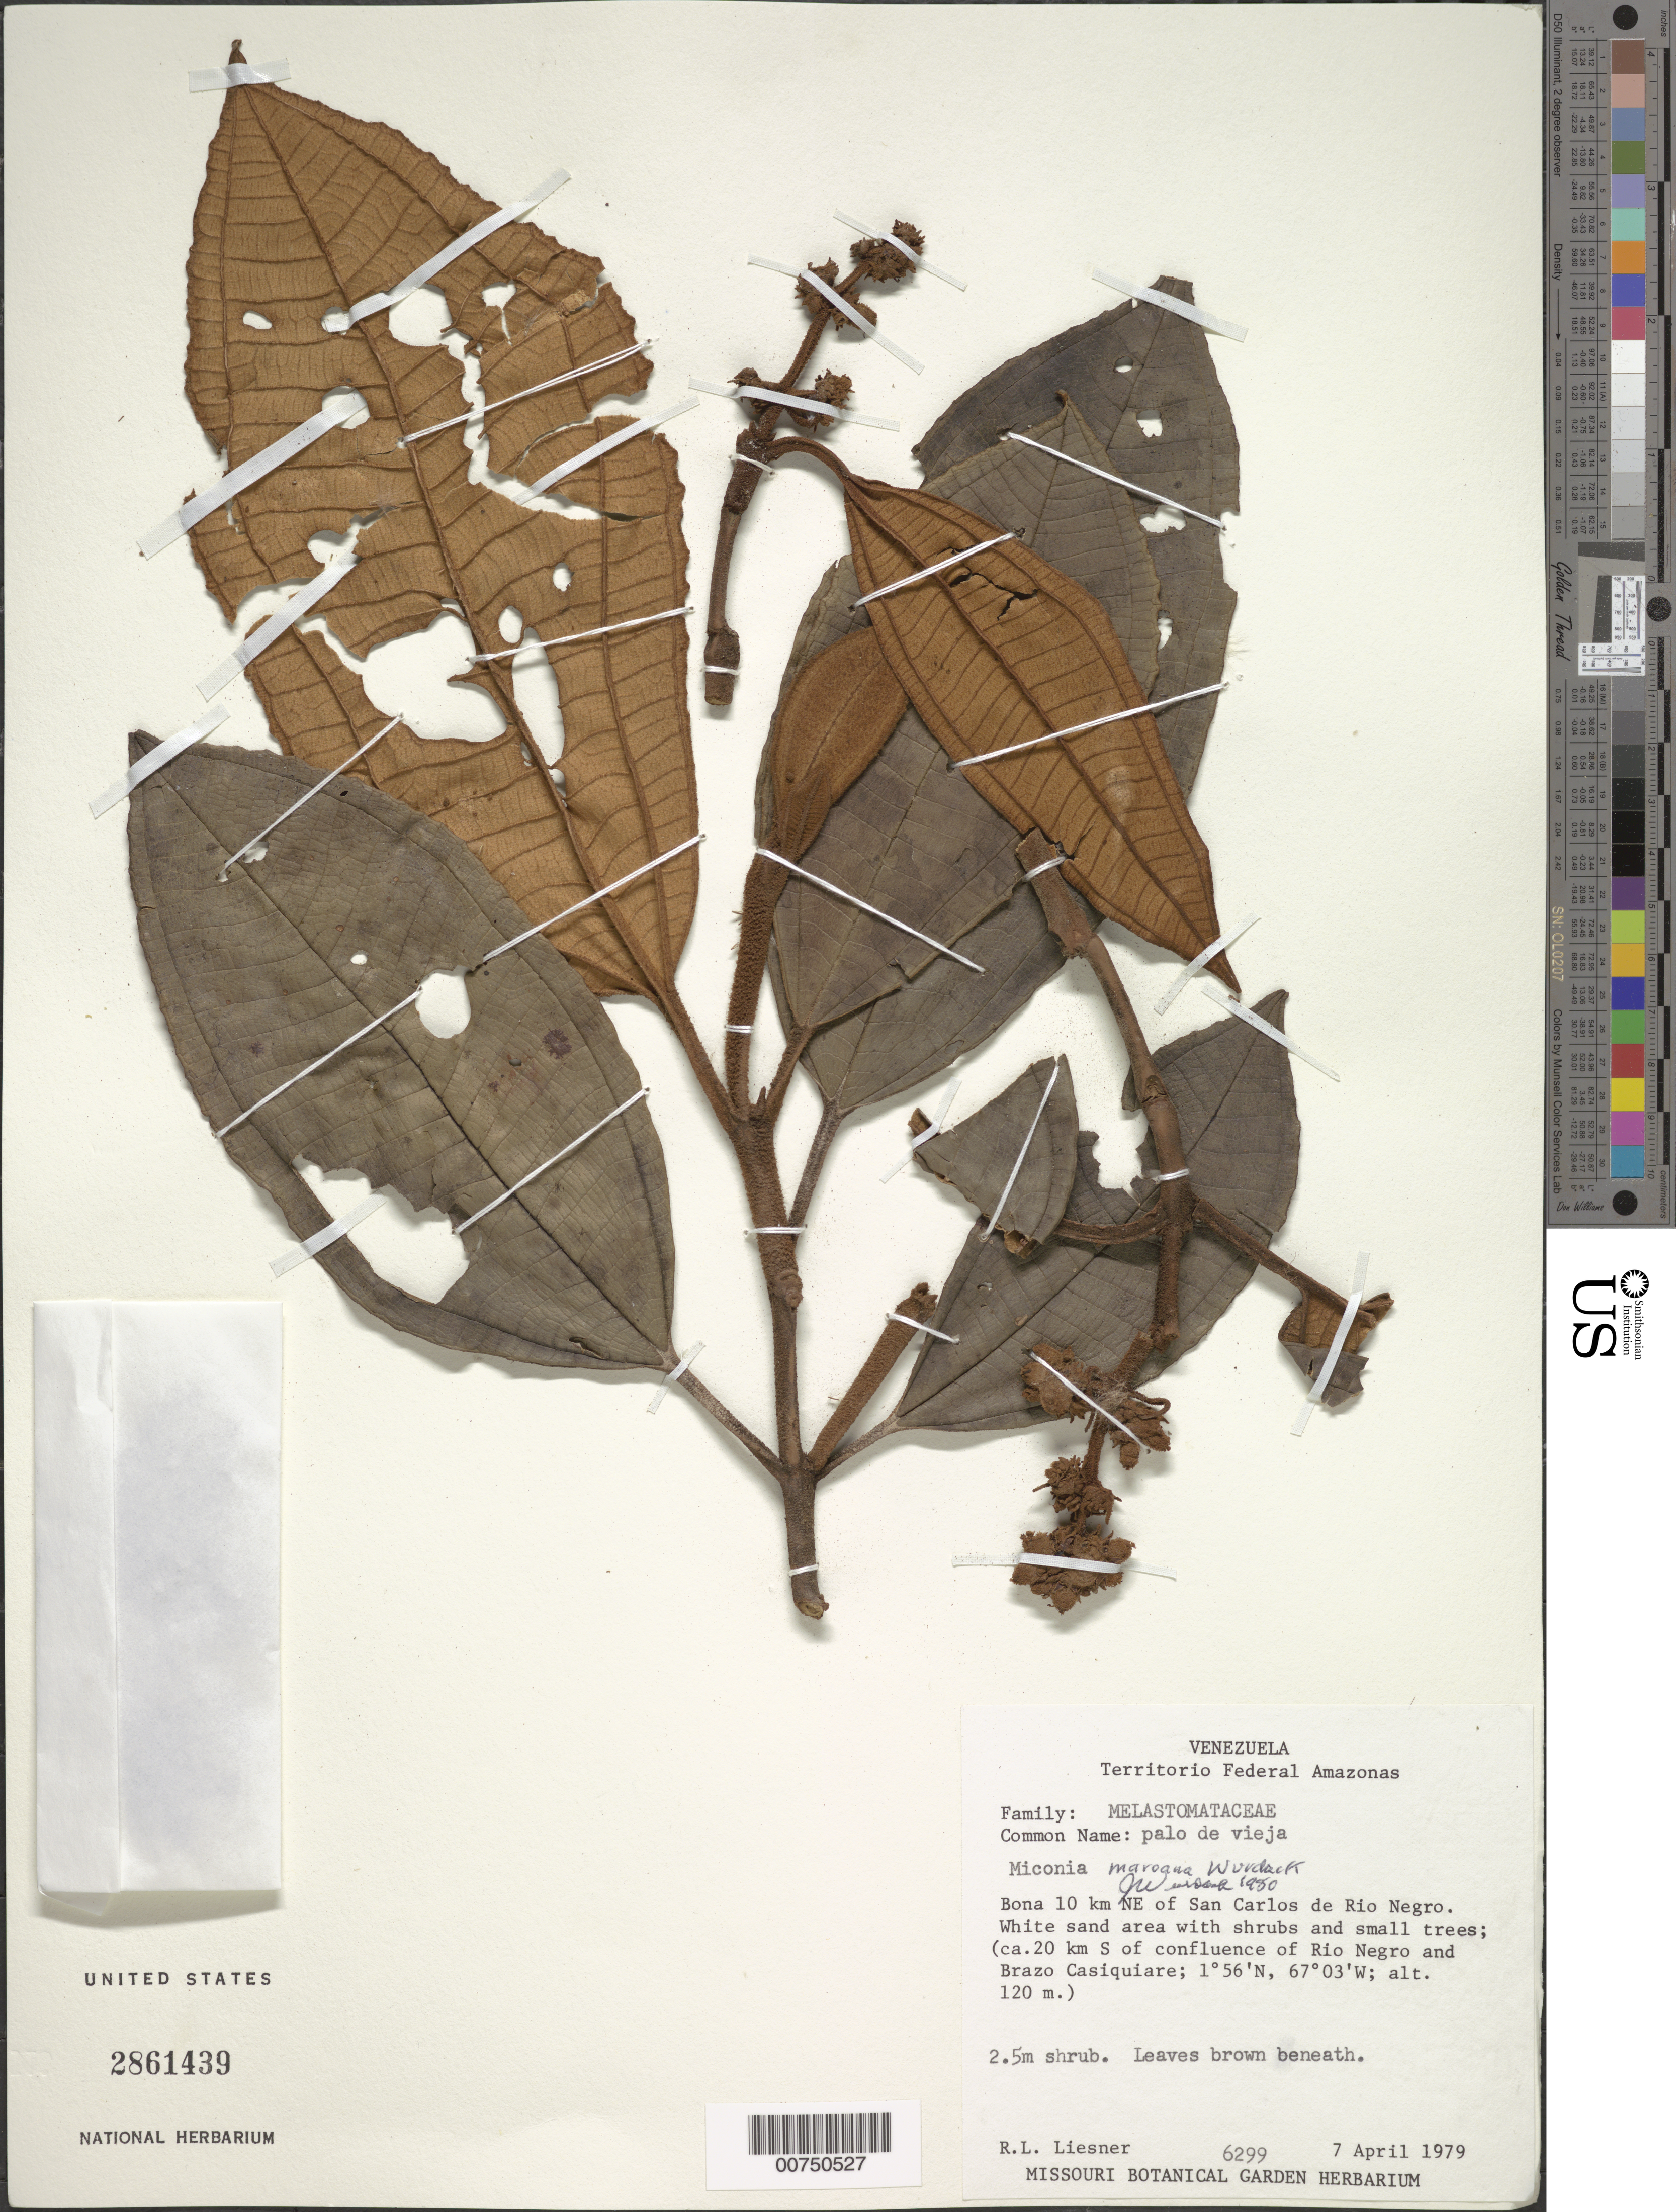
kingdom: Plantae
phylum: Tracheophyta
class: Magnoliopsida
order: Myrtales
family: Melastomataceae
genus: Miconia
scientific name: Miconia maroana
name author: Wurdack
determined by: Wurdack, John J., (US), US (UNITED STATES)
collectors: R. L. Liesner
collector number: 6299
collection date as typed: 7-Apr-79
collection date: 1979-04-07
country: Venezuela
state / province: Amazonas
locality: San Carlos de Río Negro, 10 km NE of; Bona, 20 km S of confluence of Río Negro and Brazo Casiquiare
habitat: White sand area with shrubs and small trees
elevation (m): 120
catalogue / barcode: US 2861439